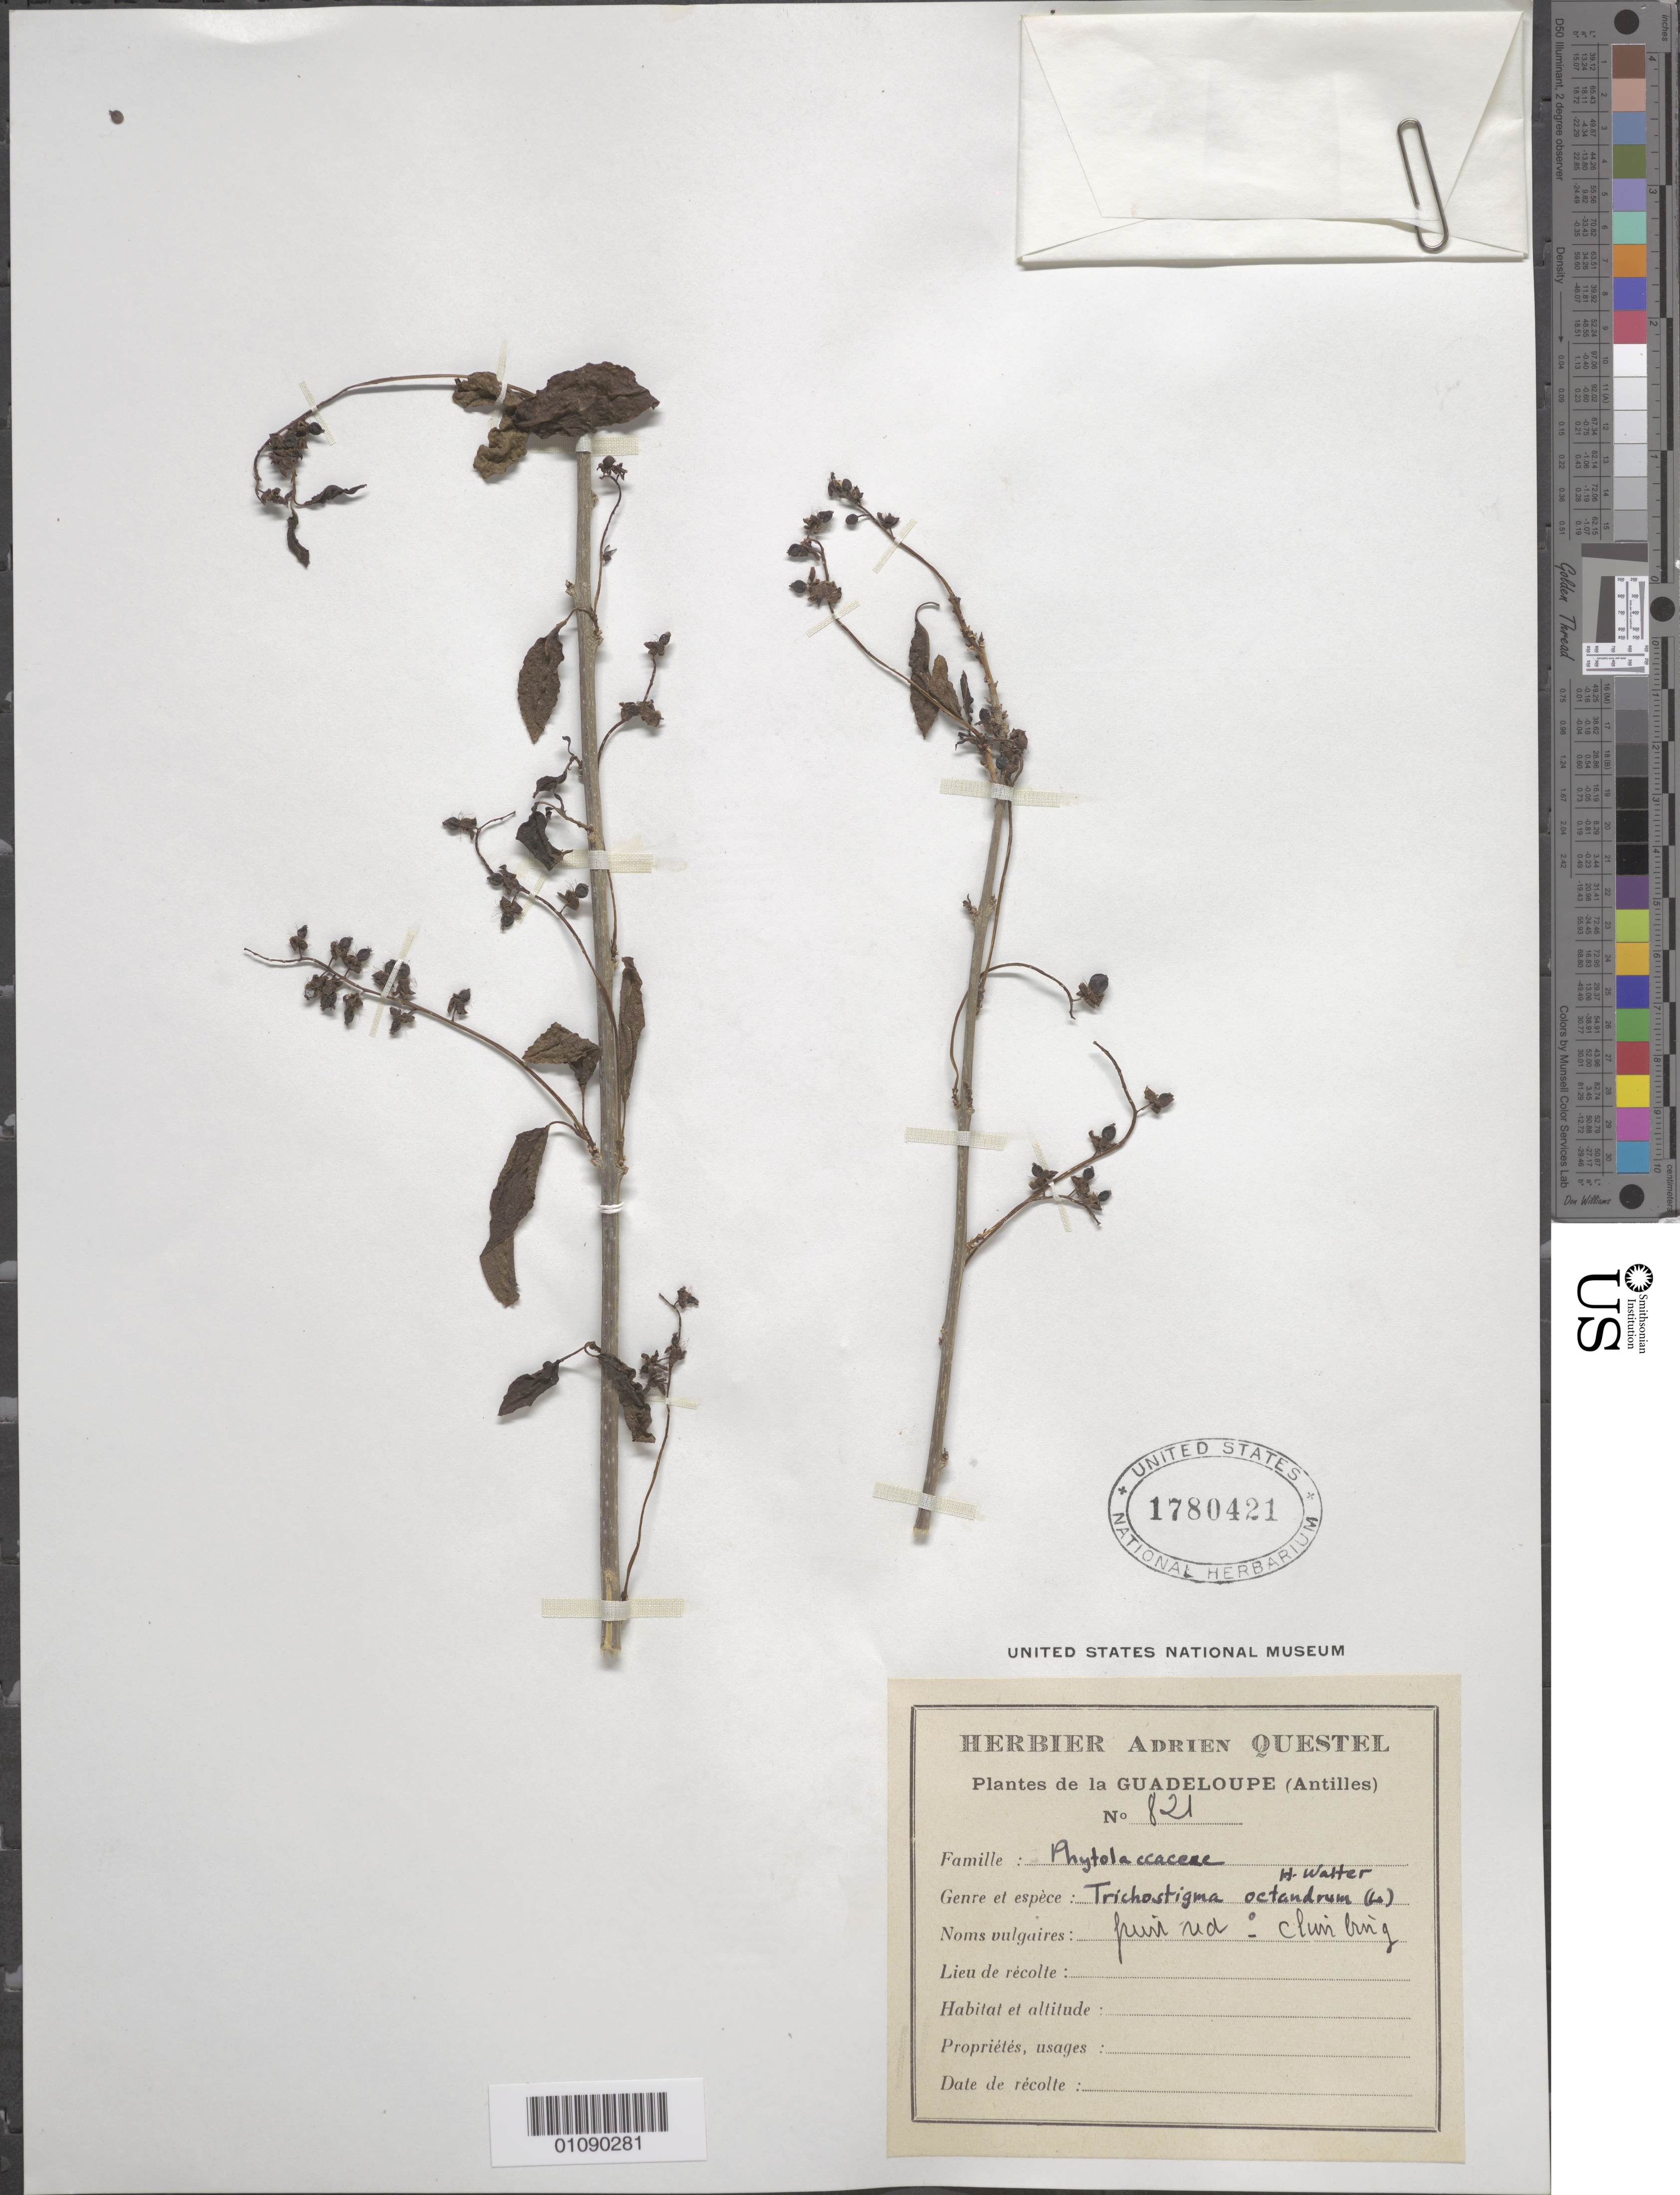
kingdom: Plantae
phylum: Tracheophyta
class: Magnoliopsida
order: Caryophyllales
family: Phytolaccaceae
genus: Trichostigma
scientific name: Trichostigma octandrum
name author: (L.) H. Walter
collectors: A. Questel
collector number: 821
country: Guadeloupe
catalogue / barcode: US 1780421